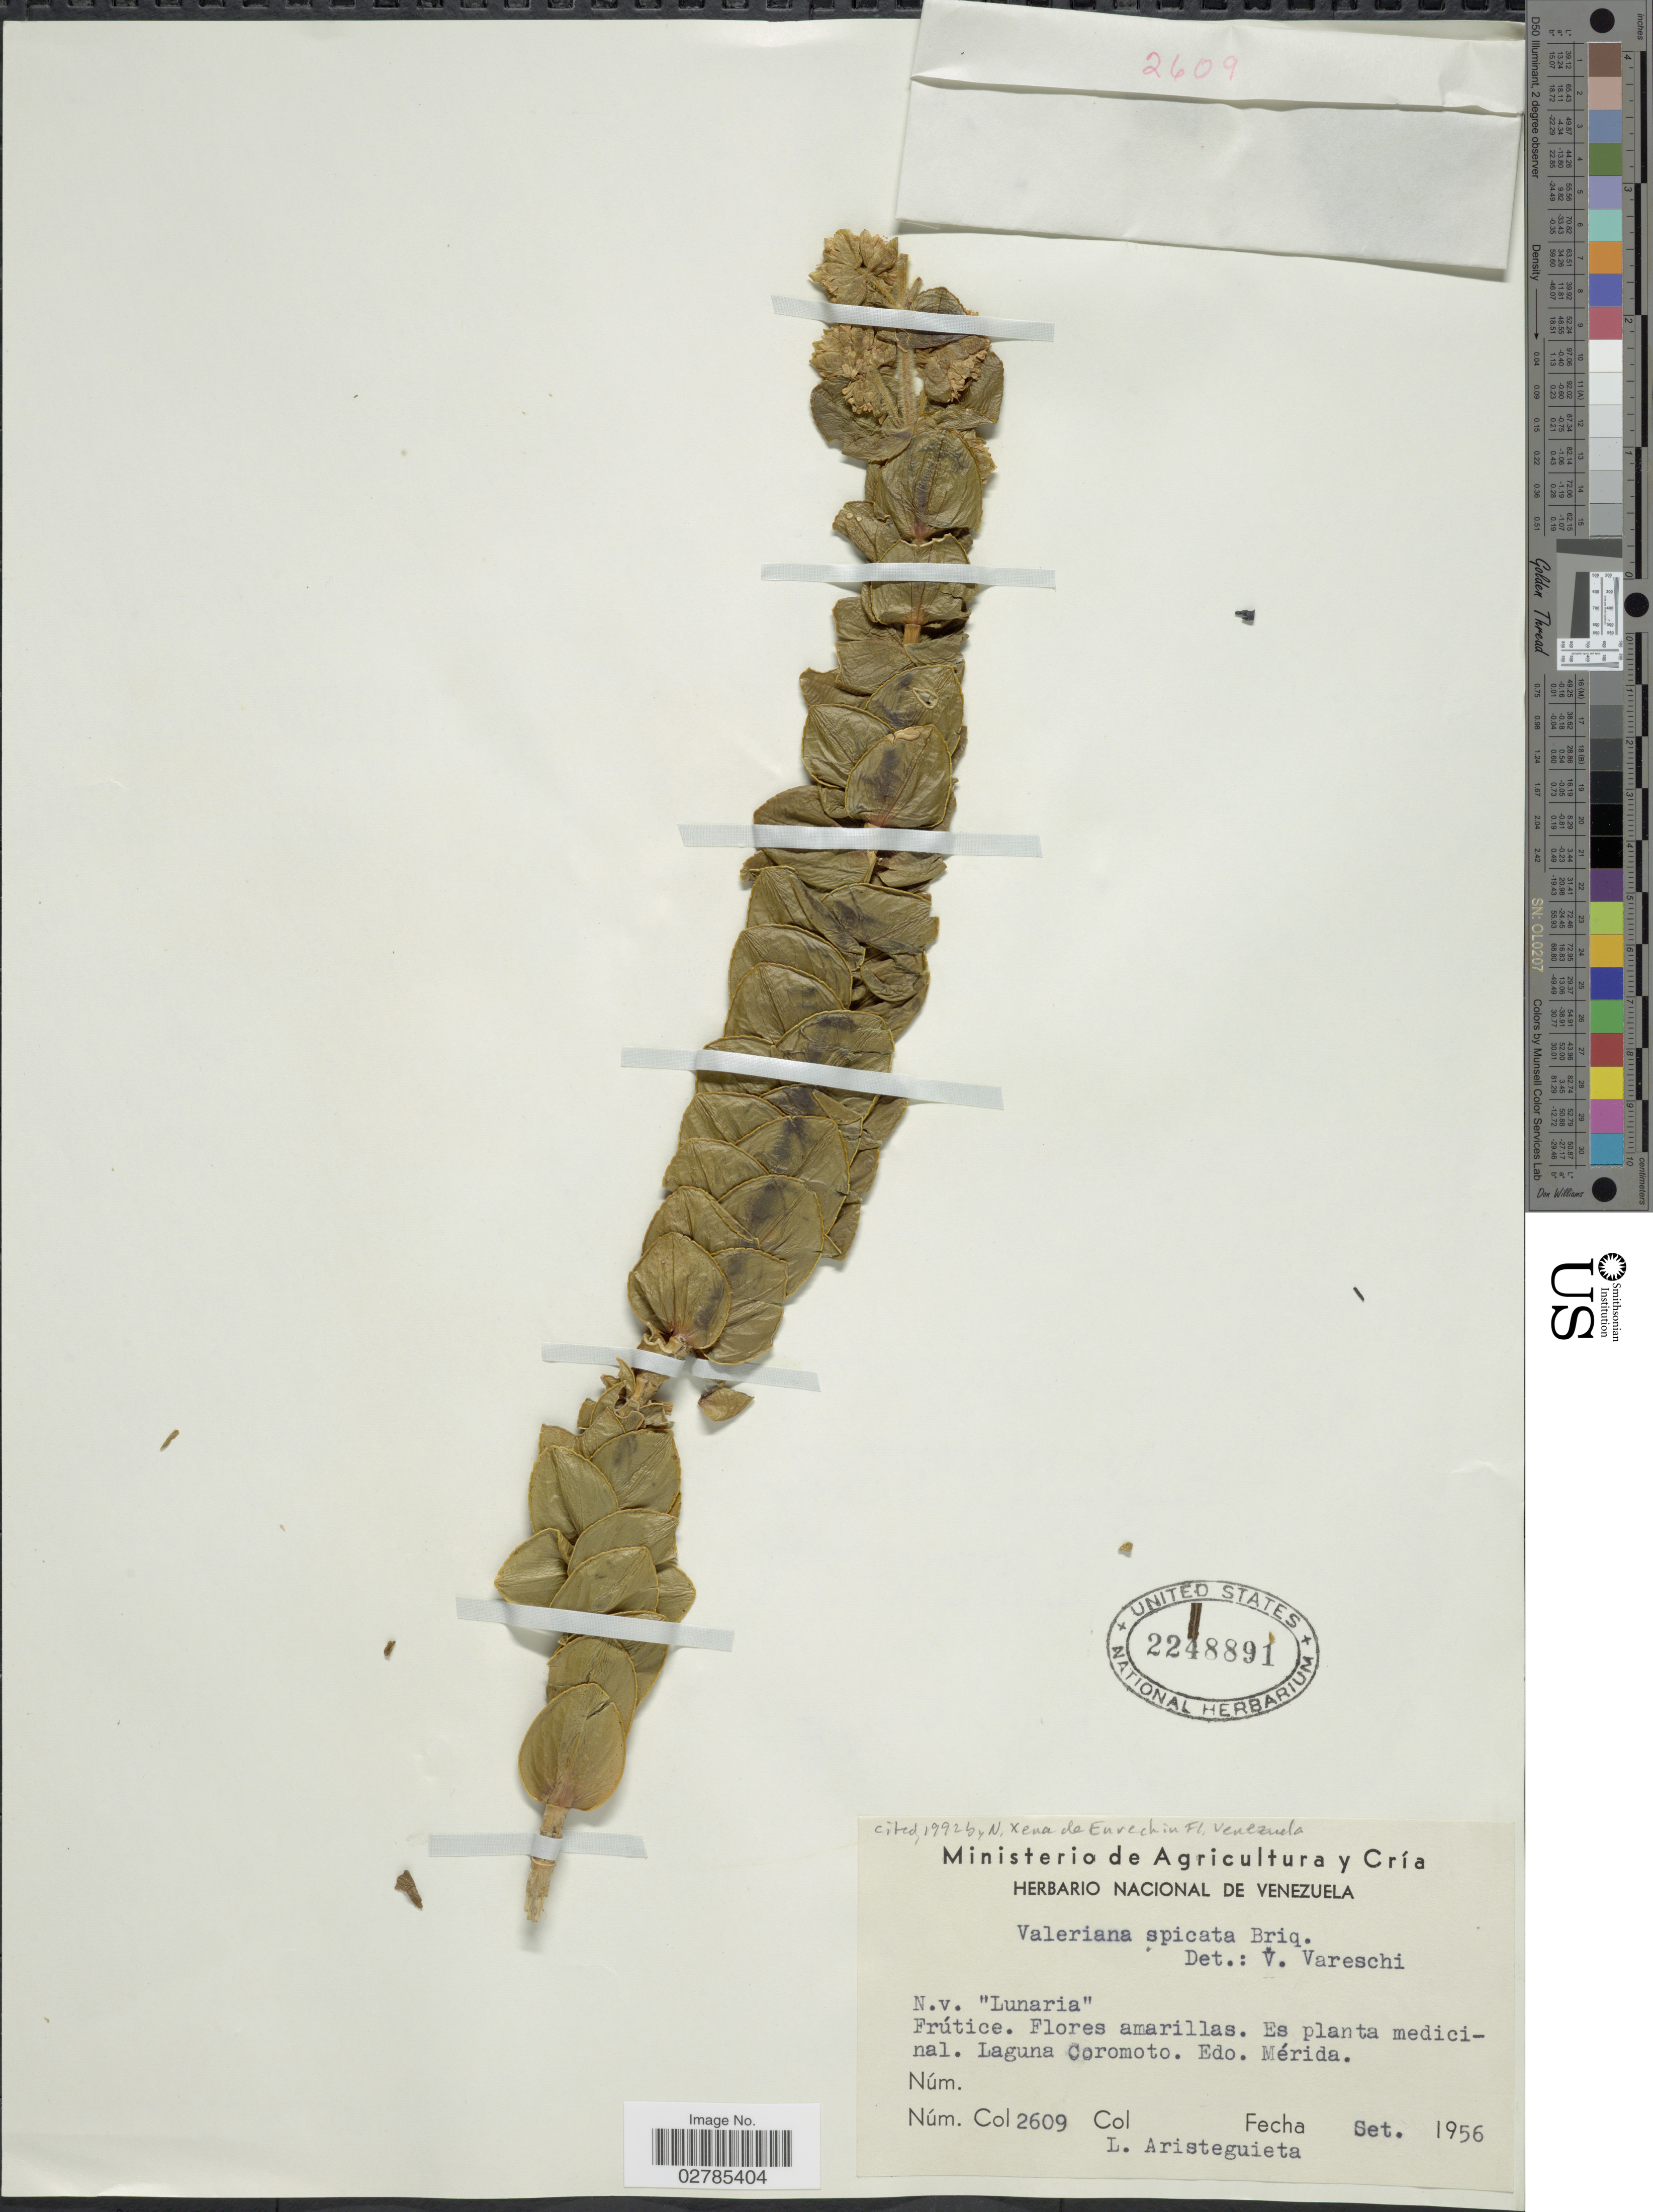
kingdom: Plantae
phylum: Tracheophyta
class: Magnoliopsida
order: Dipsacales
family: Caprifoliaceae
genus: Valeriana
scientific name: Valeriana spicata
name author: Briq.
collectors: L. Aristeguieta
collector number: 2609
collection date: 1956-09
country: Venezuela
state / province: Mérida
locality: Laguna Coromoto.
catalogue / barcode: US 2248891